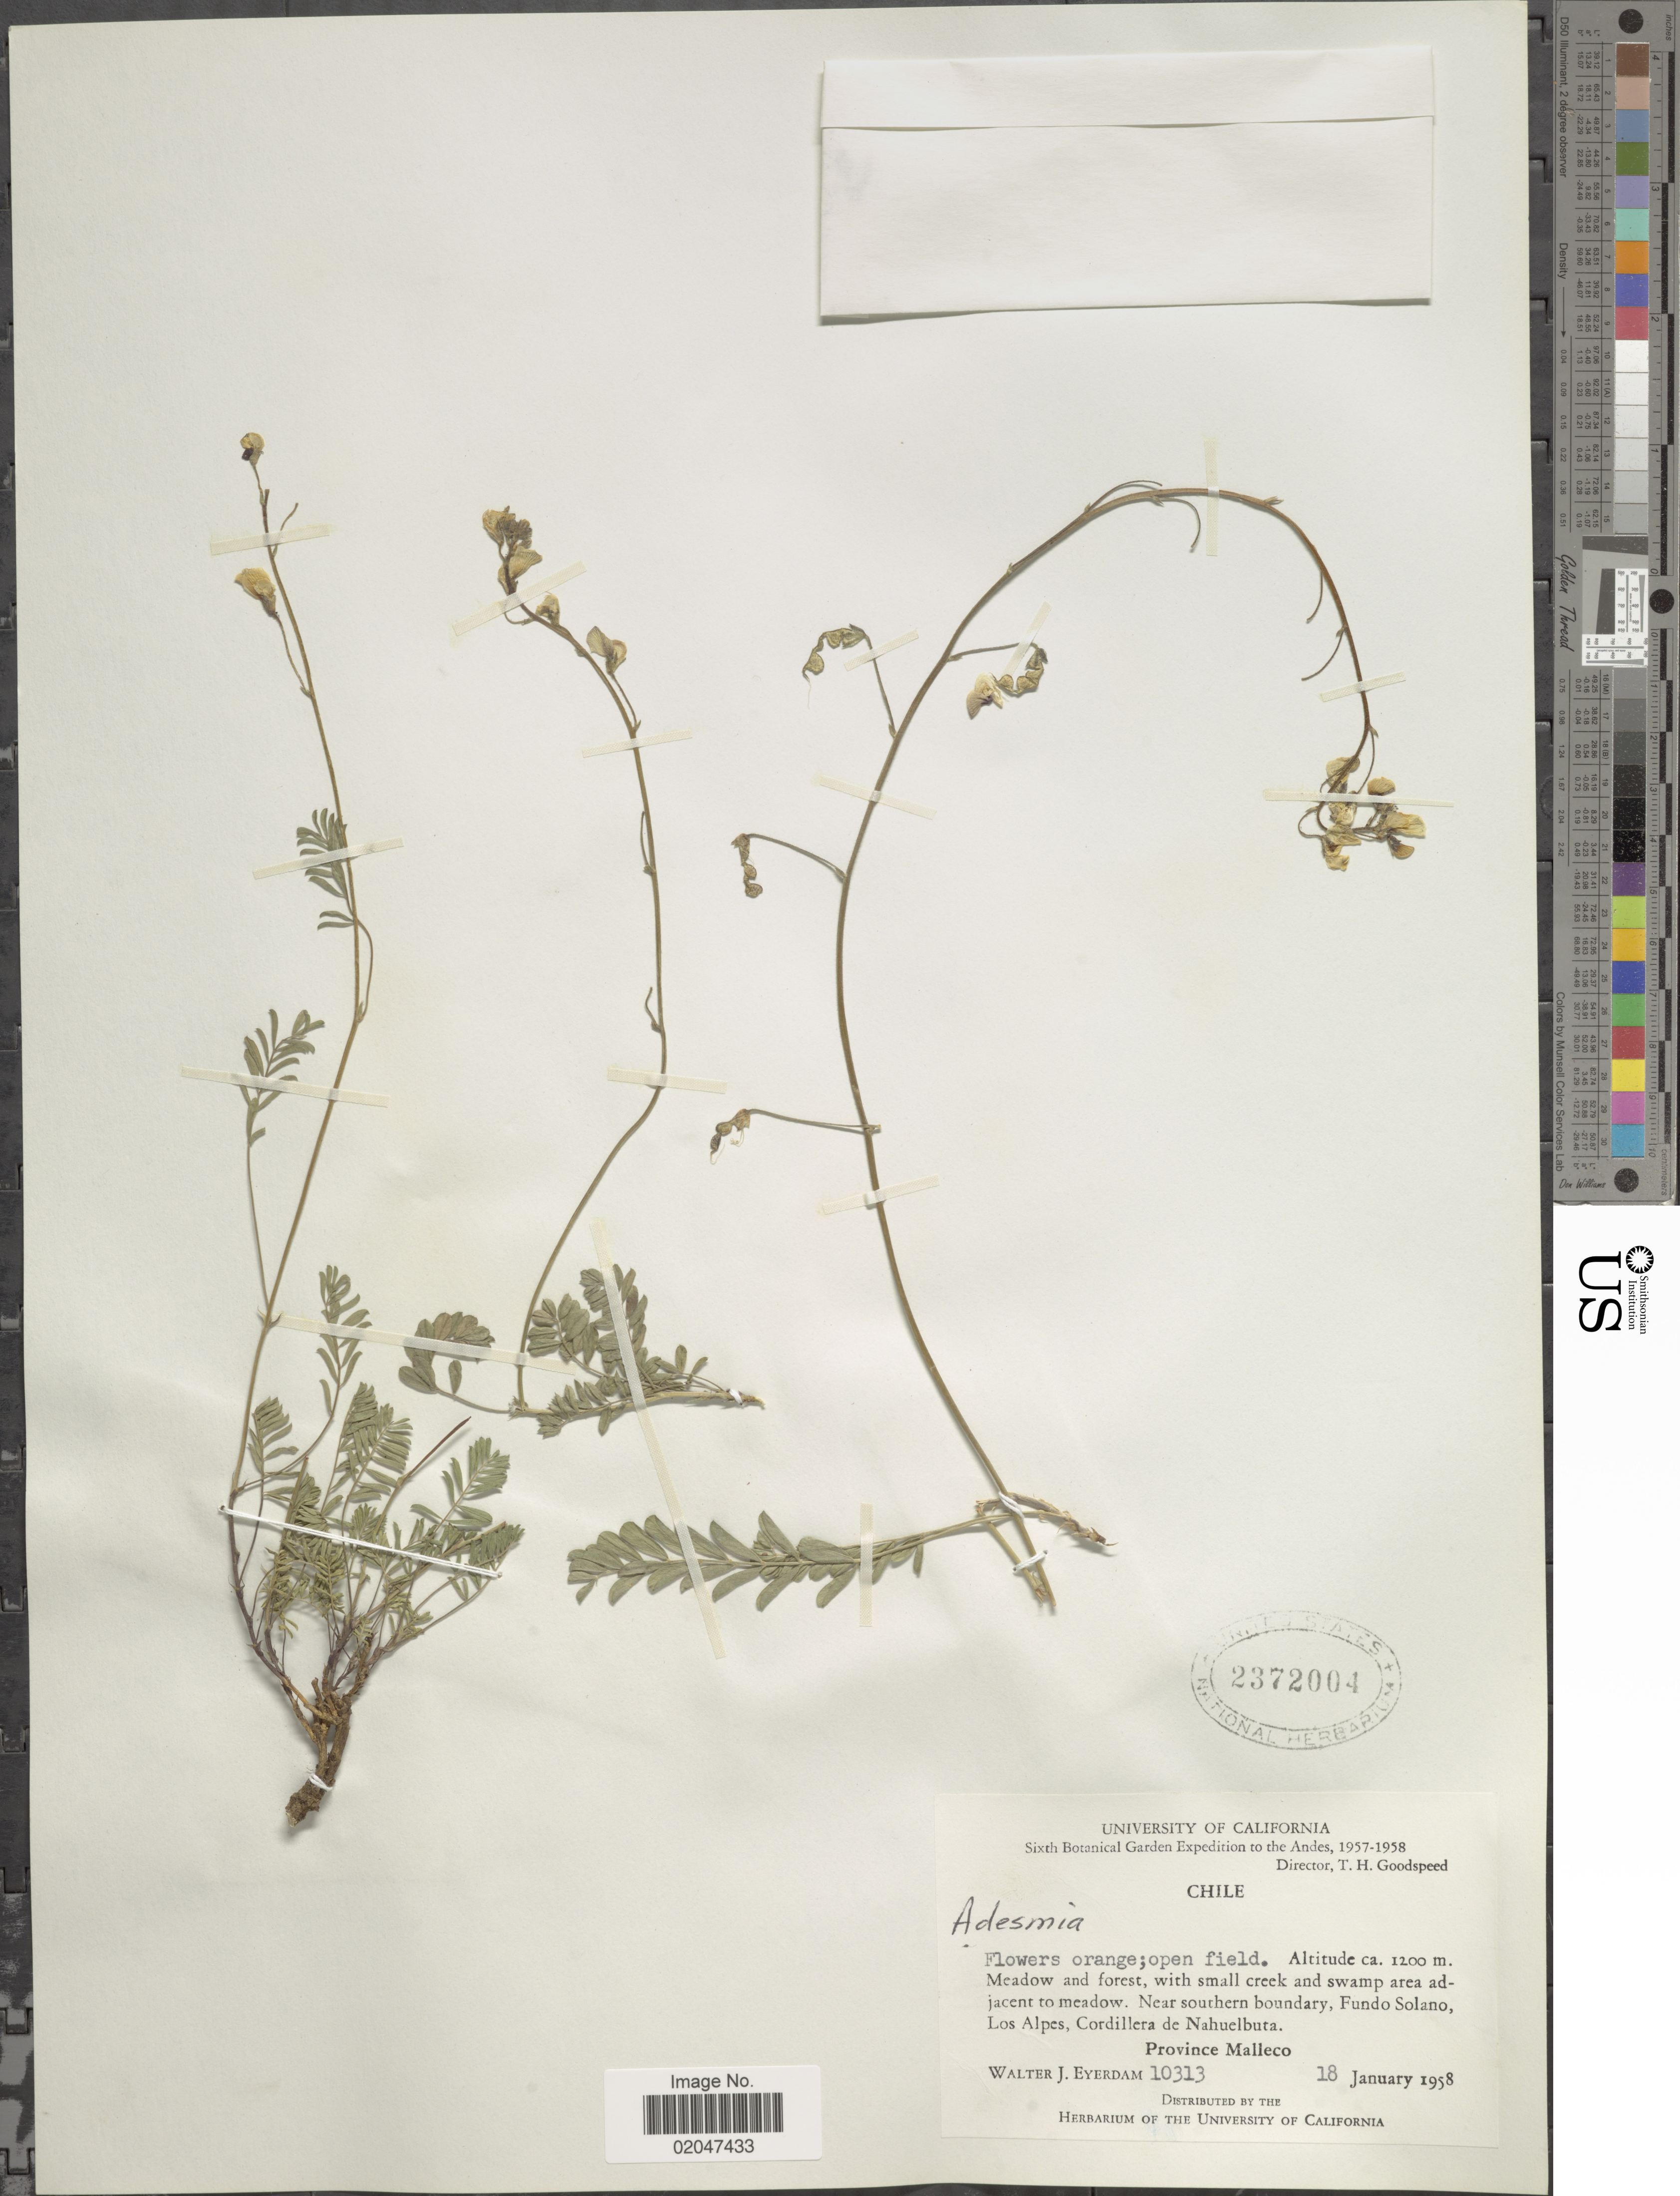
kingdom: Plantae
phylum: Tracheophyta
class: Magnoliopsida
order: Fabales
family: Fabaceae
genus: Adesmia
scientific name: Adesmia sp.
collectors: W. J. Eyerdam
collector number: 10313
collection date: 1958-01-18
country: Chile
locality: The Andes. Meadow and forest, with small creek and swamp area adjacent to meadow. Near southern boundary, Fundo Solano, Los Alpes, Cordillera de Nahuelbuta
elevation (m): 1200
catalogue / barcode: US 2372004